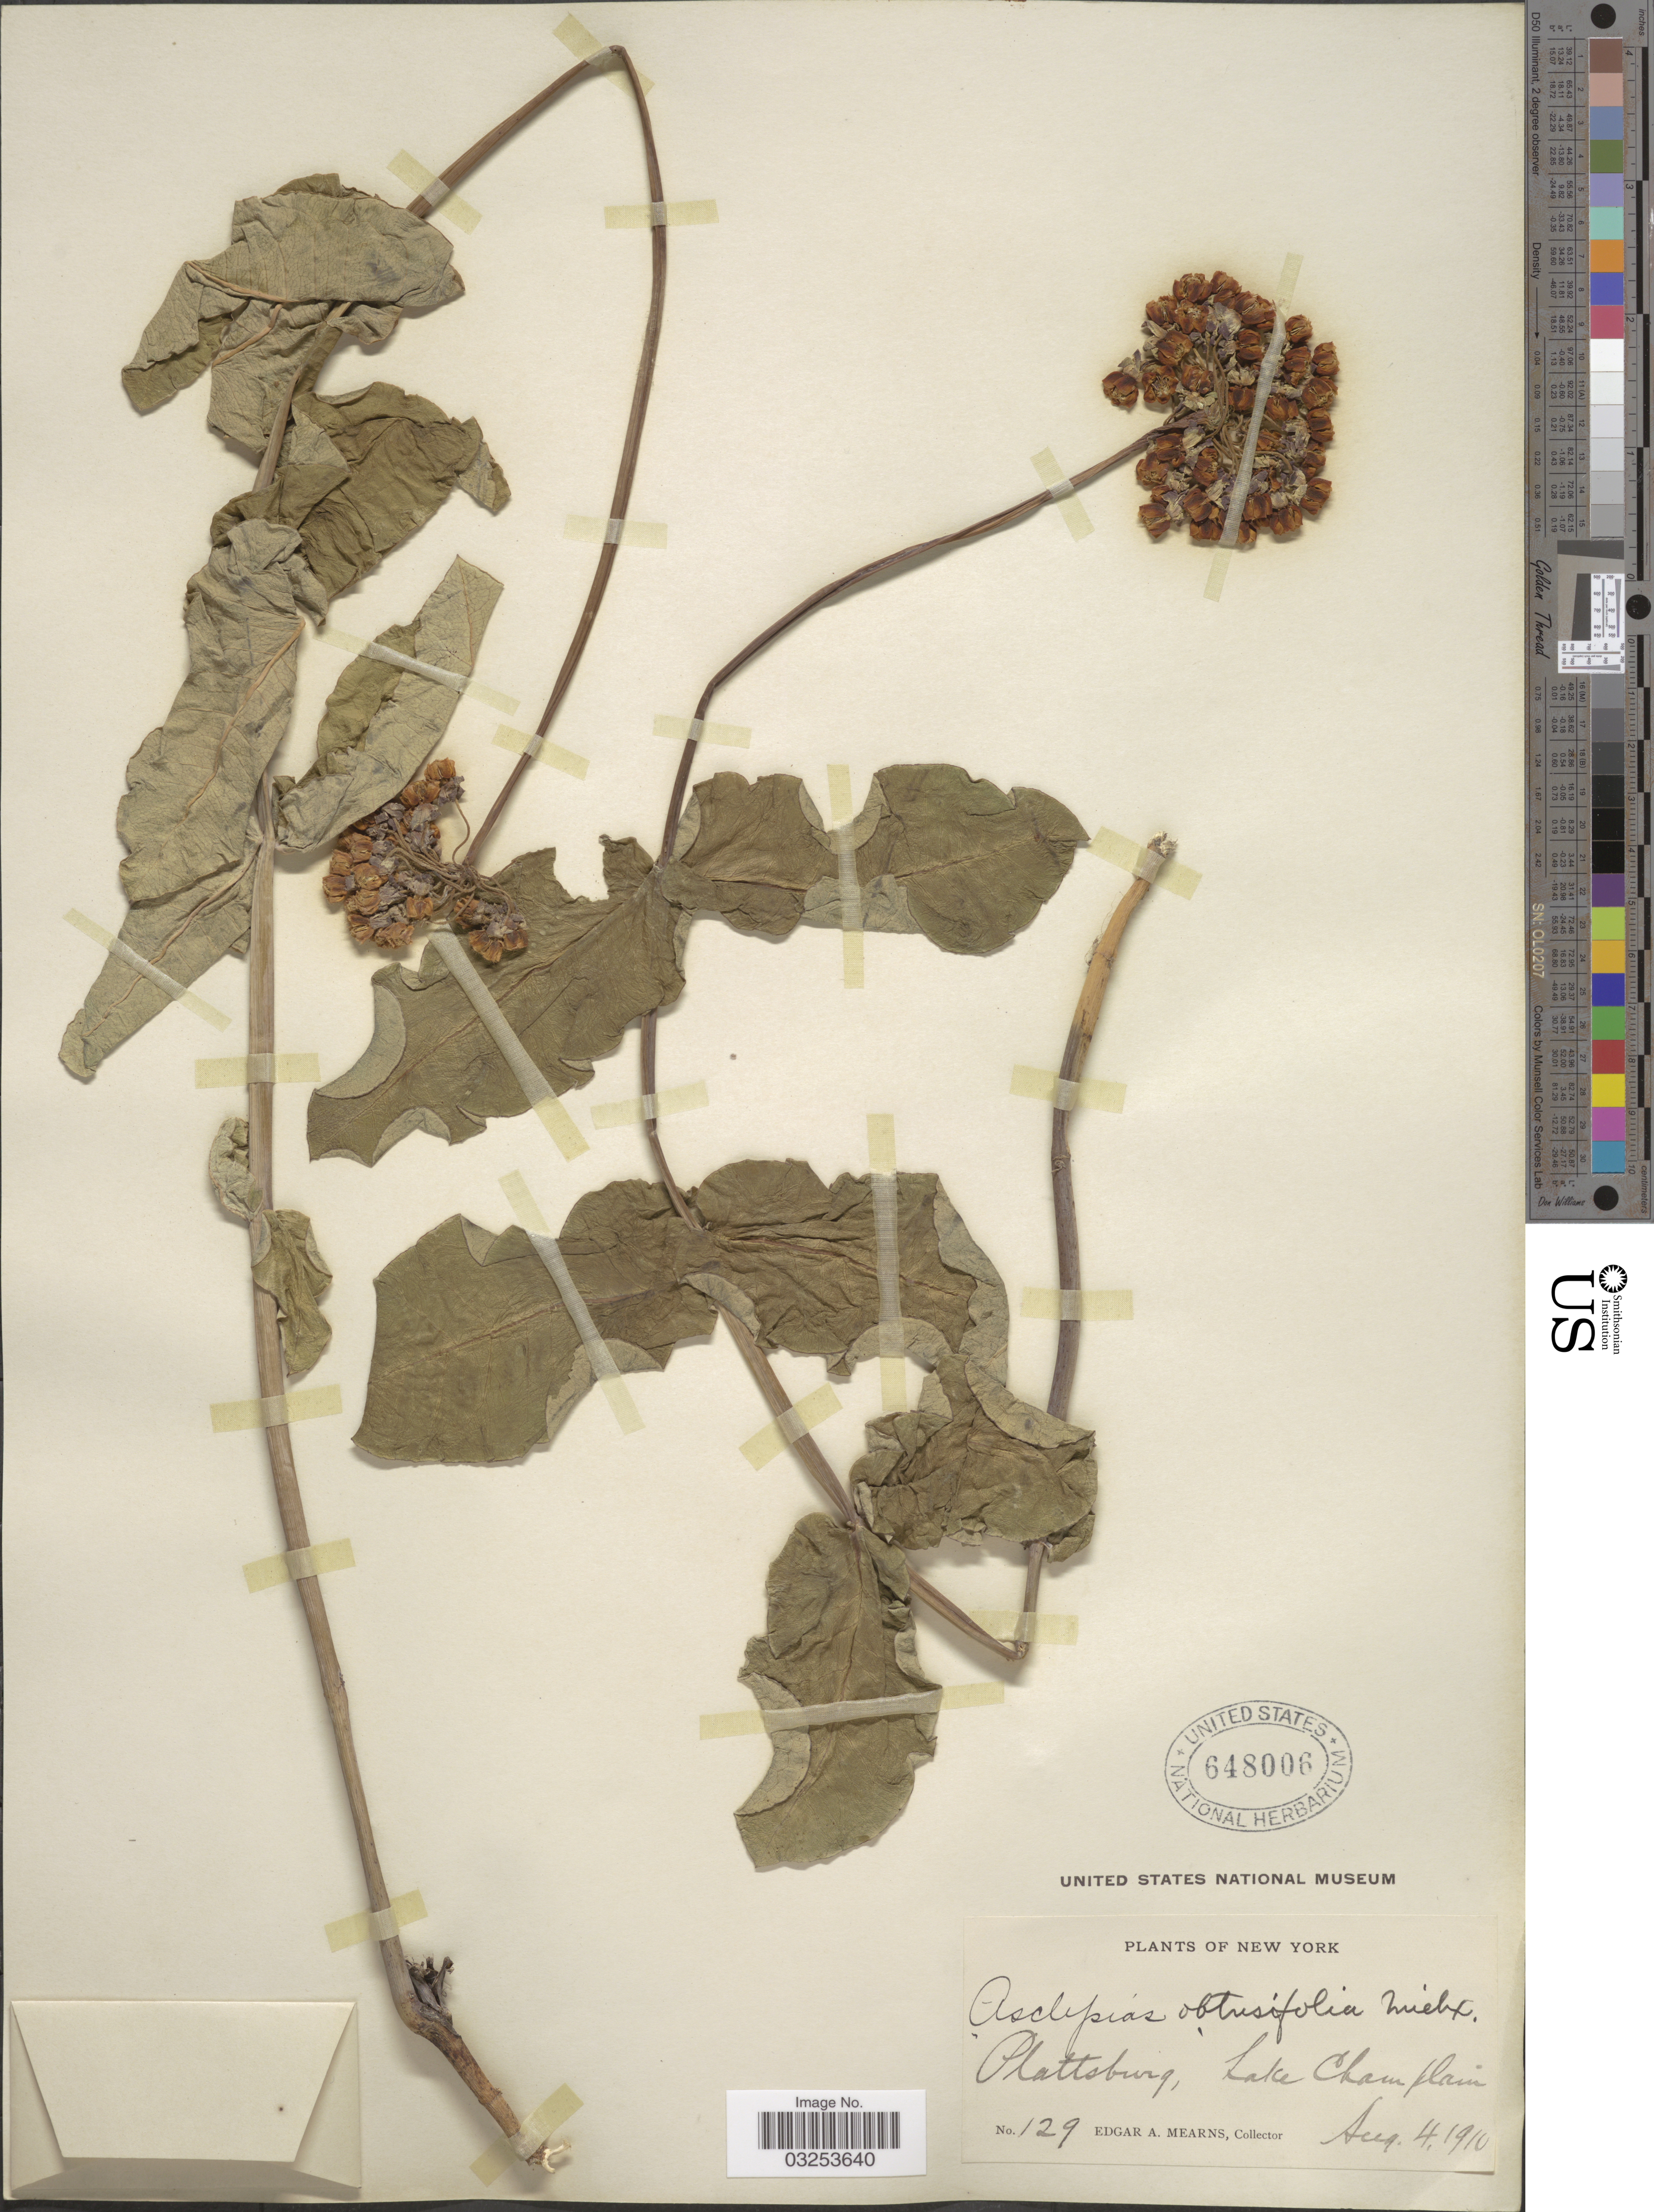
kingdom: Plantae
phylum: Tracheophyta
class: Magnoliopsida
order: Gentianales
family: Apocynaceae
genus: Asclepias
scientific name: Asclepias amplexicaulis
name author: J. Small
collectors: E. A. Mearns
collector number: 129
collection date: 1910-08-04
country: United States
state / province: New York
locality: Plattsburg, Lake Champlain.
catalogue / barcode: US 648006